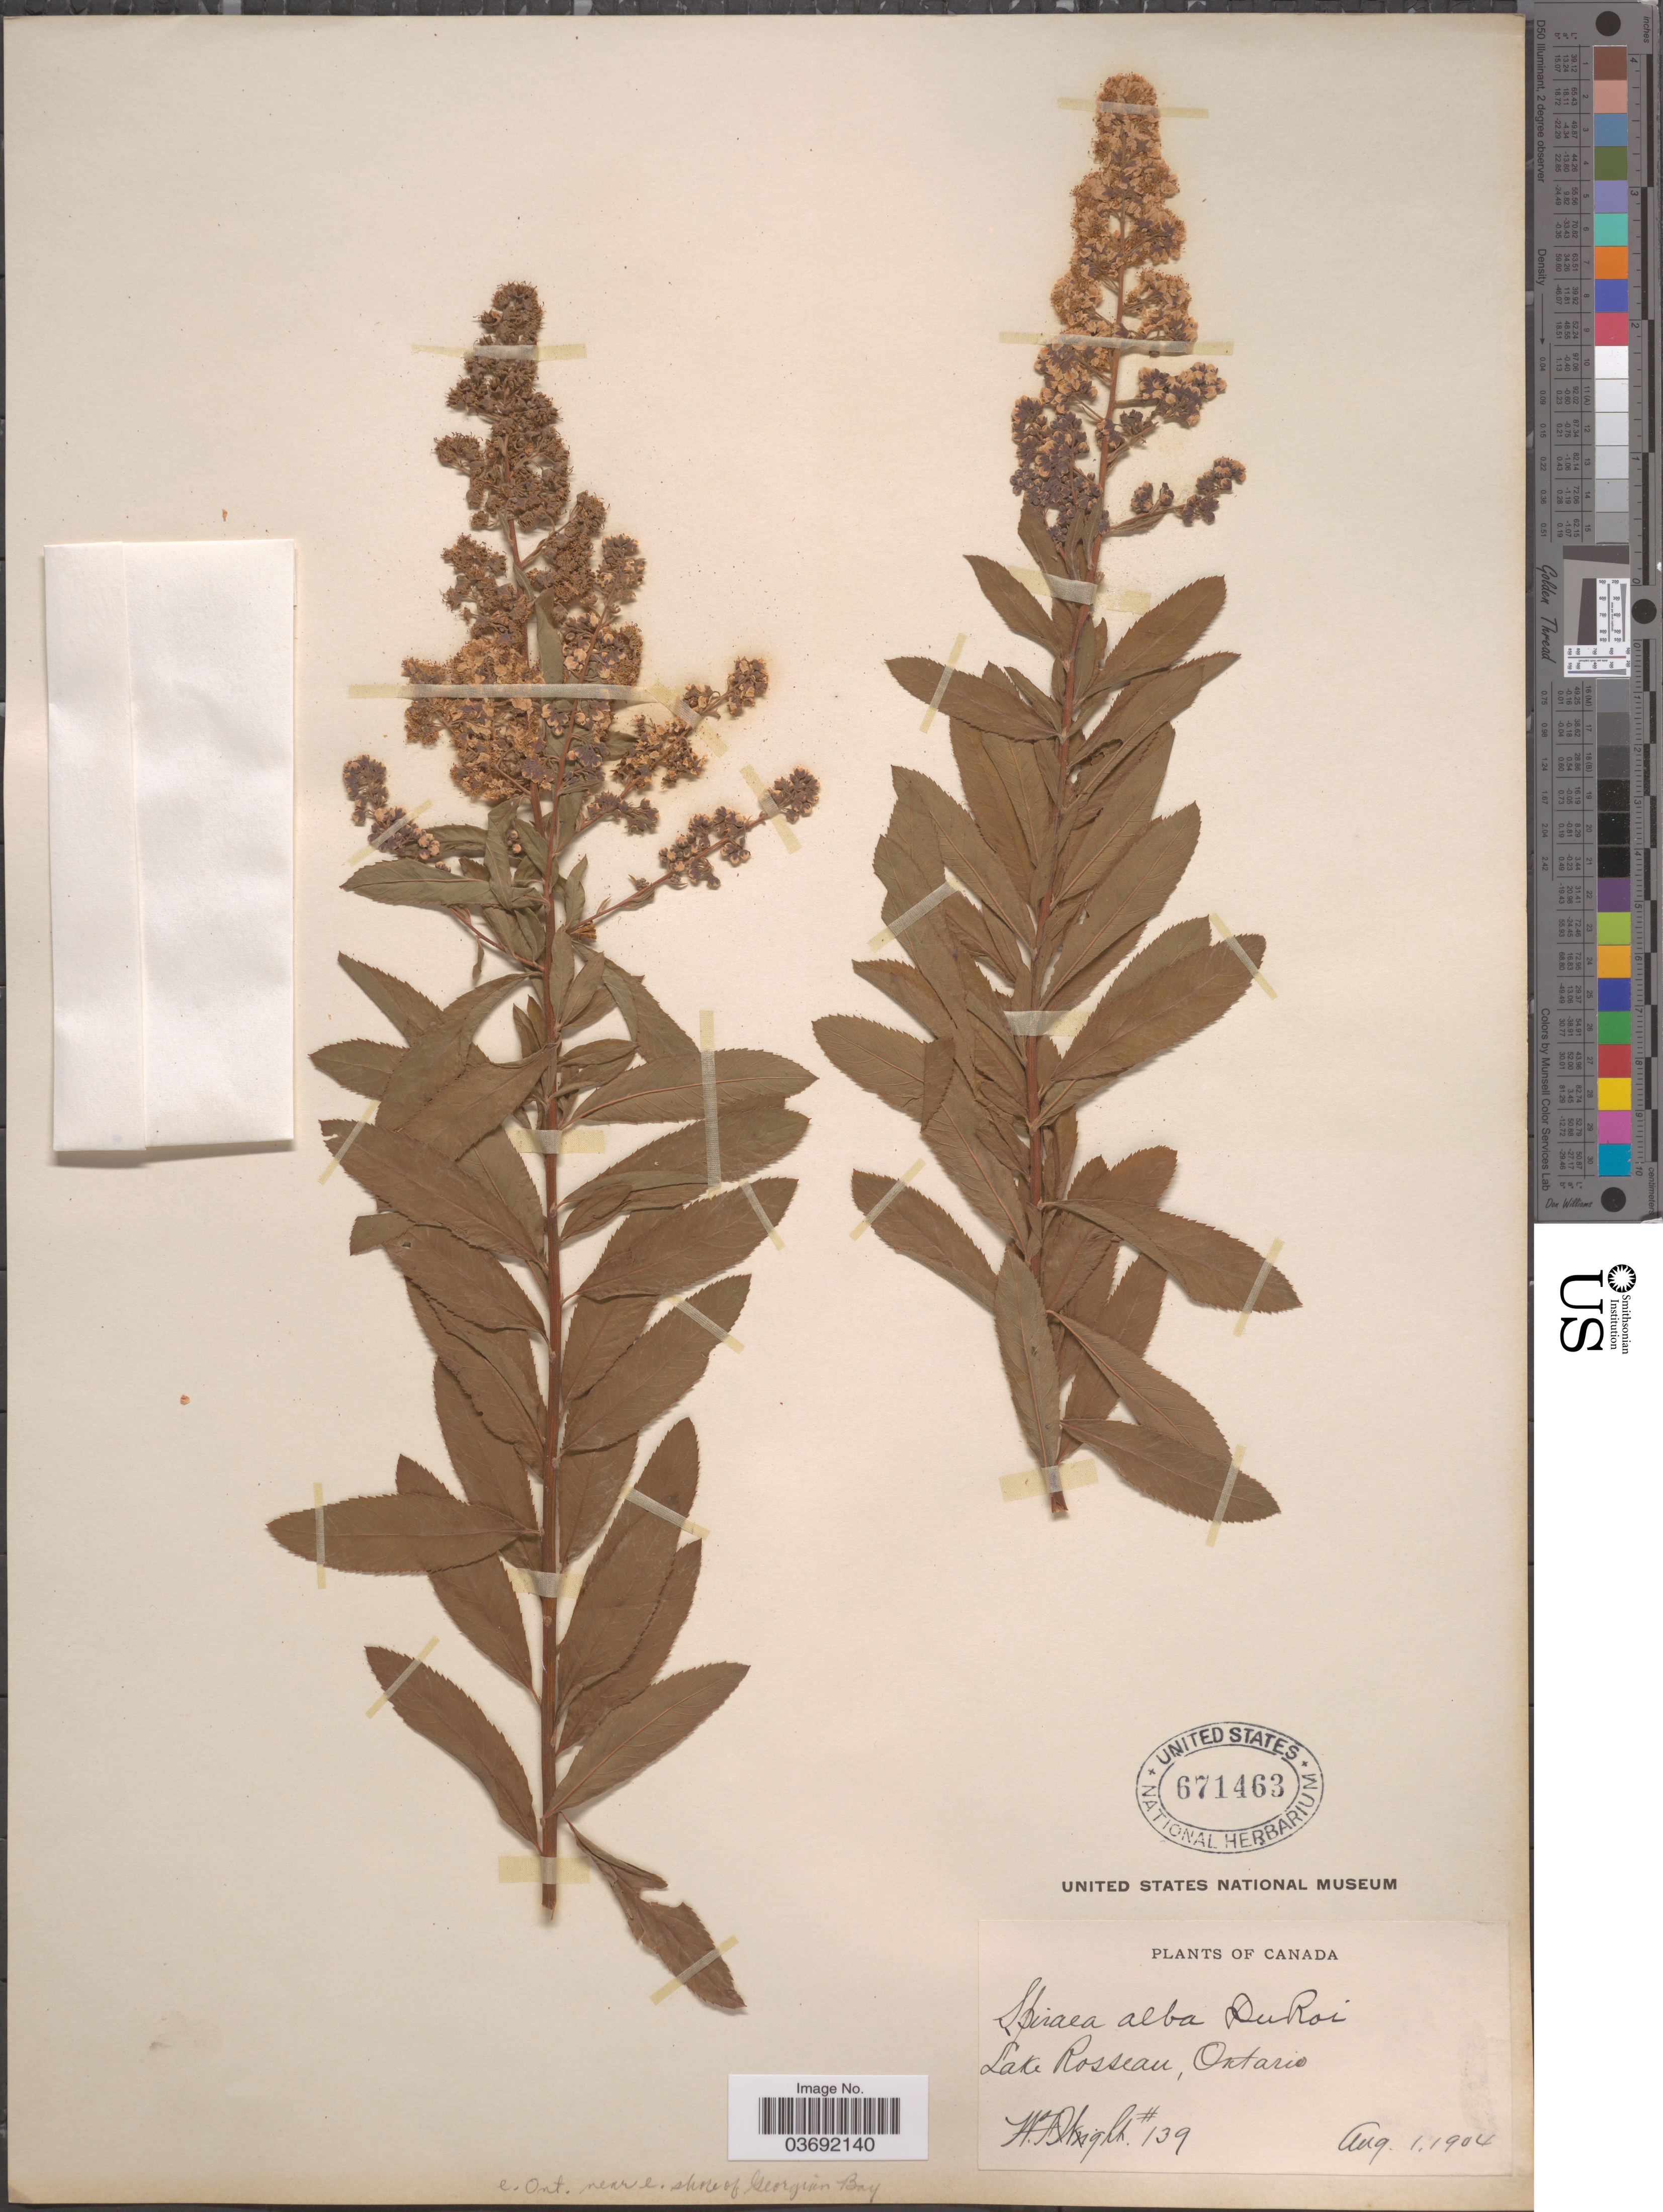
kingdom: Plantae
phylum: Tracheophyta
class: Magnoliopsida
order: Rosales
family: Rosaceae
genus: Spiraea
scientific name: Spiraea alba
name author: Du Roi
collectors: W. F. Wright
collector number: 139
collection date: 1904-08-01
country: Canada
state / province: Ontario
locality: Lake Rosseau. E. Ont. near e. shore of Georgian Bay.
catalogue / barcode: US 671463